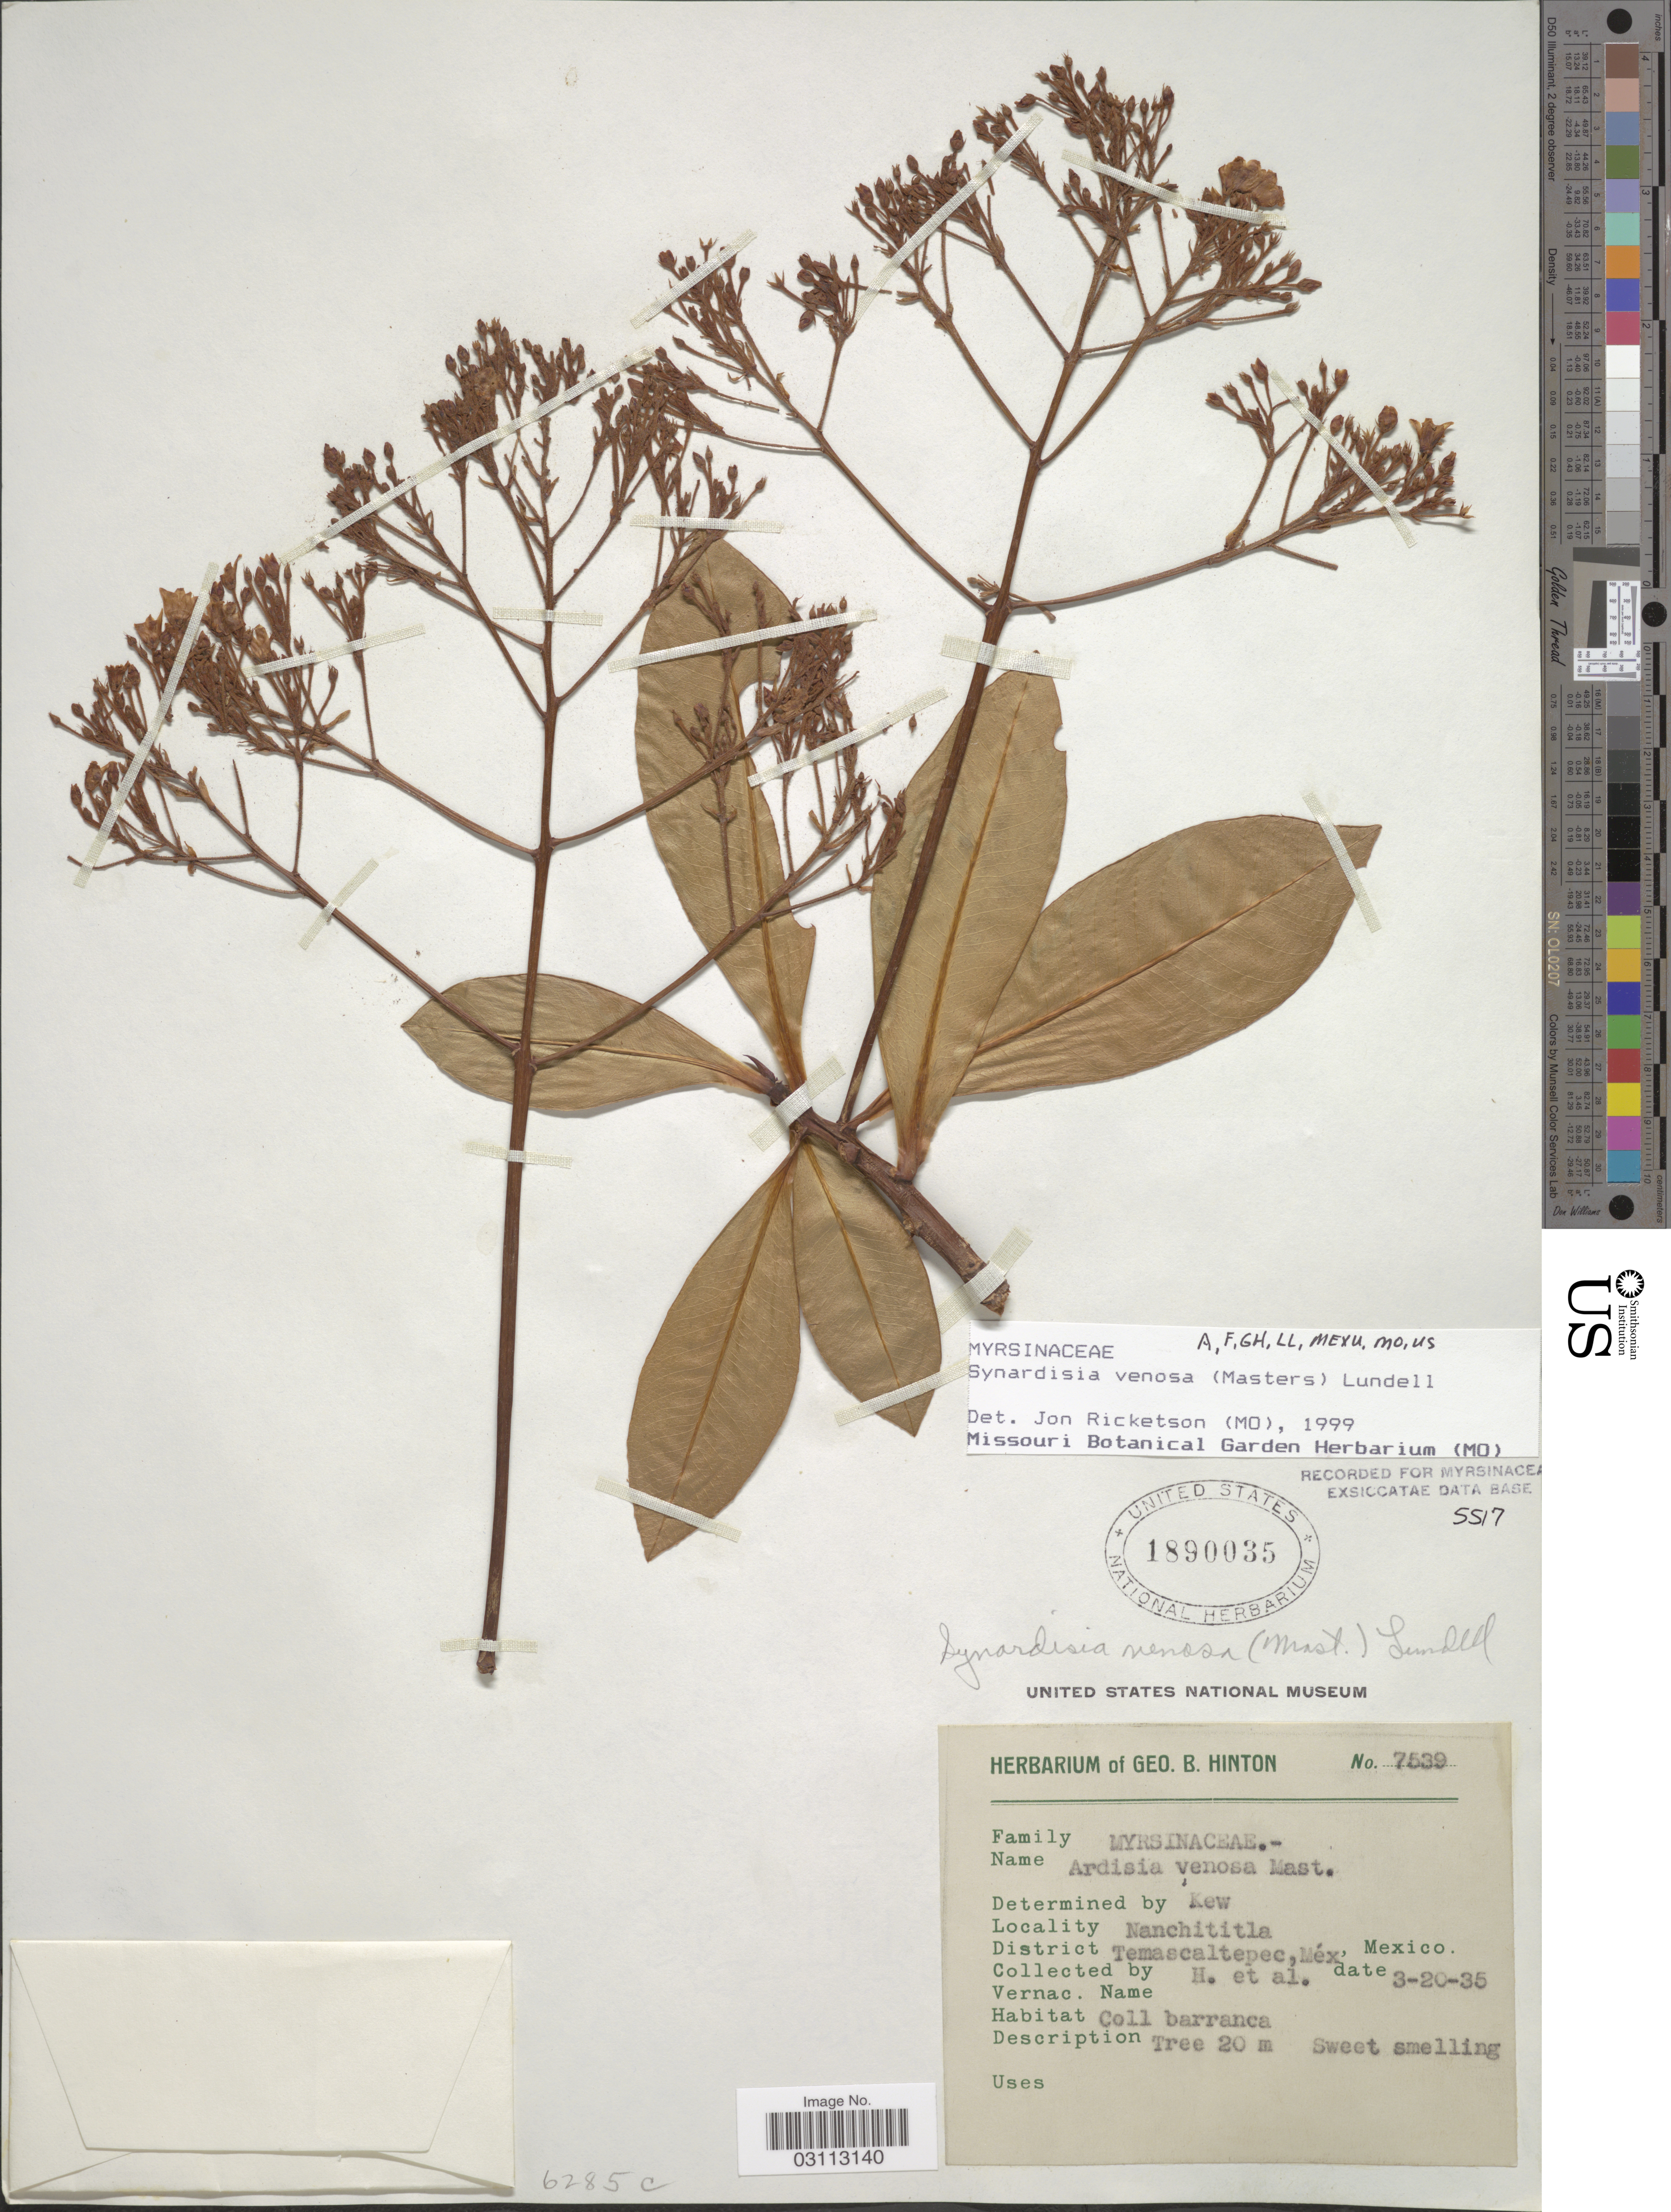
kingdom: Plantae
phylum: Tracheophyta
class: Magnoliopsida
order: Ericales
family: Primulaceae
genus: Synardisia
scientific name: Synardisia venosa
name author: (Mast.) Lundell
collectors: G. B. Hinton & et al.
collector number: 7539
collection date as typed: Transcribed d/m/y: 20/3/35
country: Mexico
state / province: México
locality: Nanchititla. District Temascaltepec, Méx.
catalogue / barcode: US 1890035